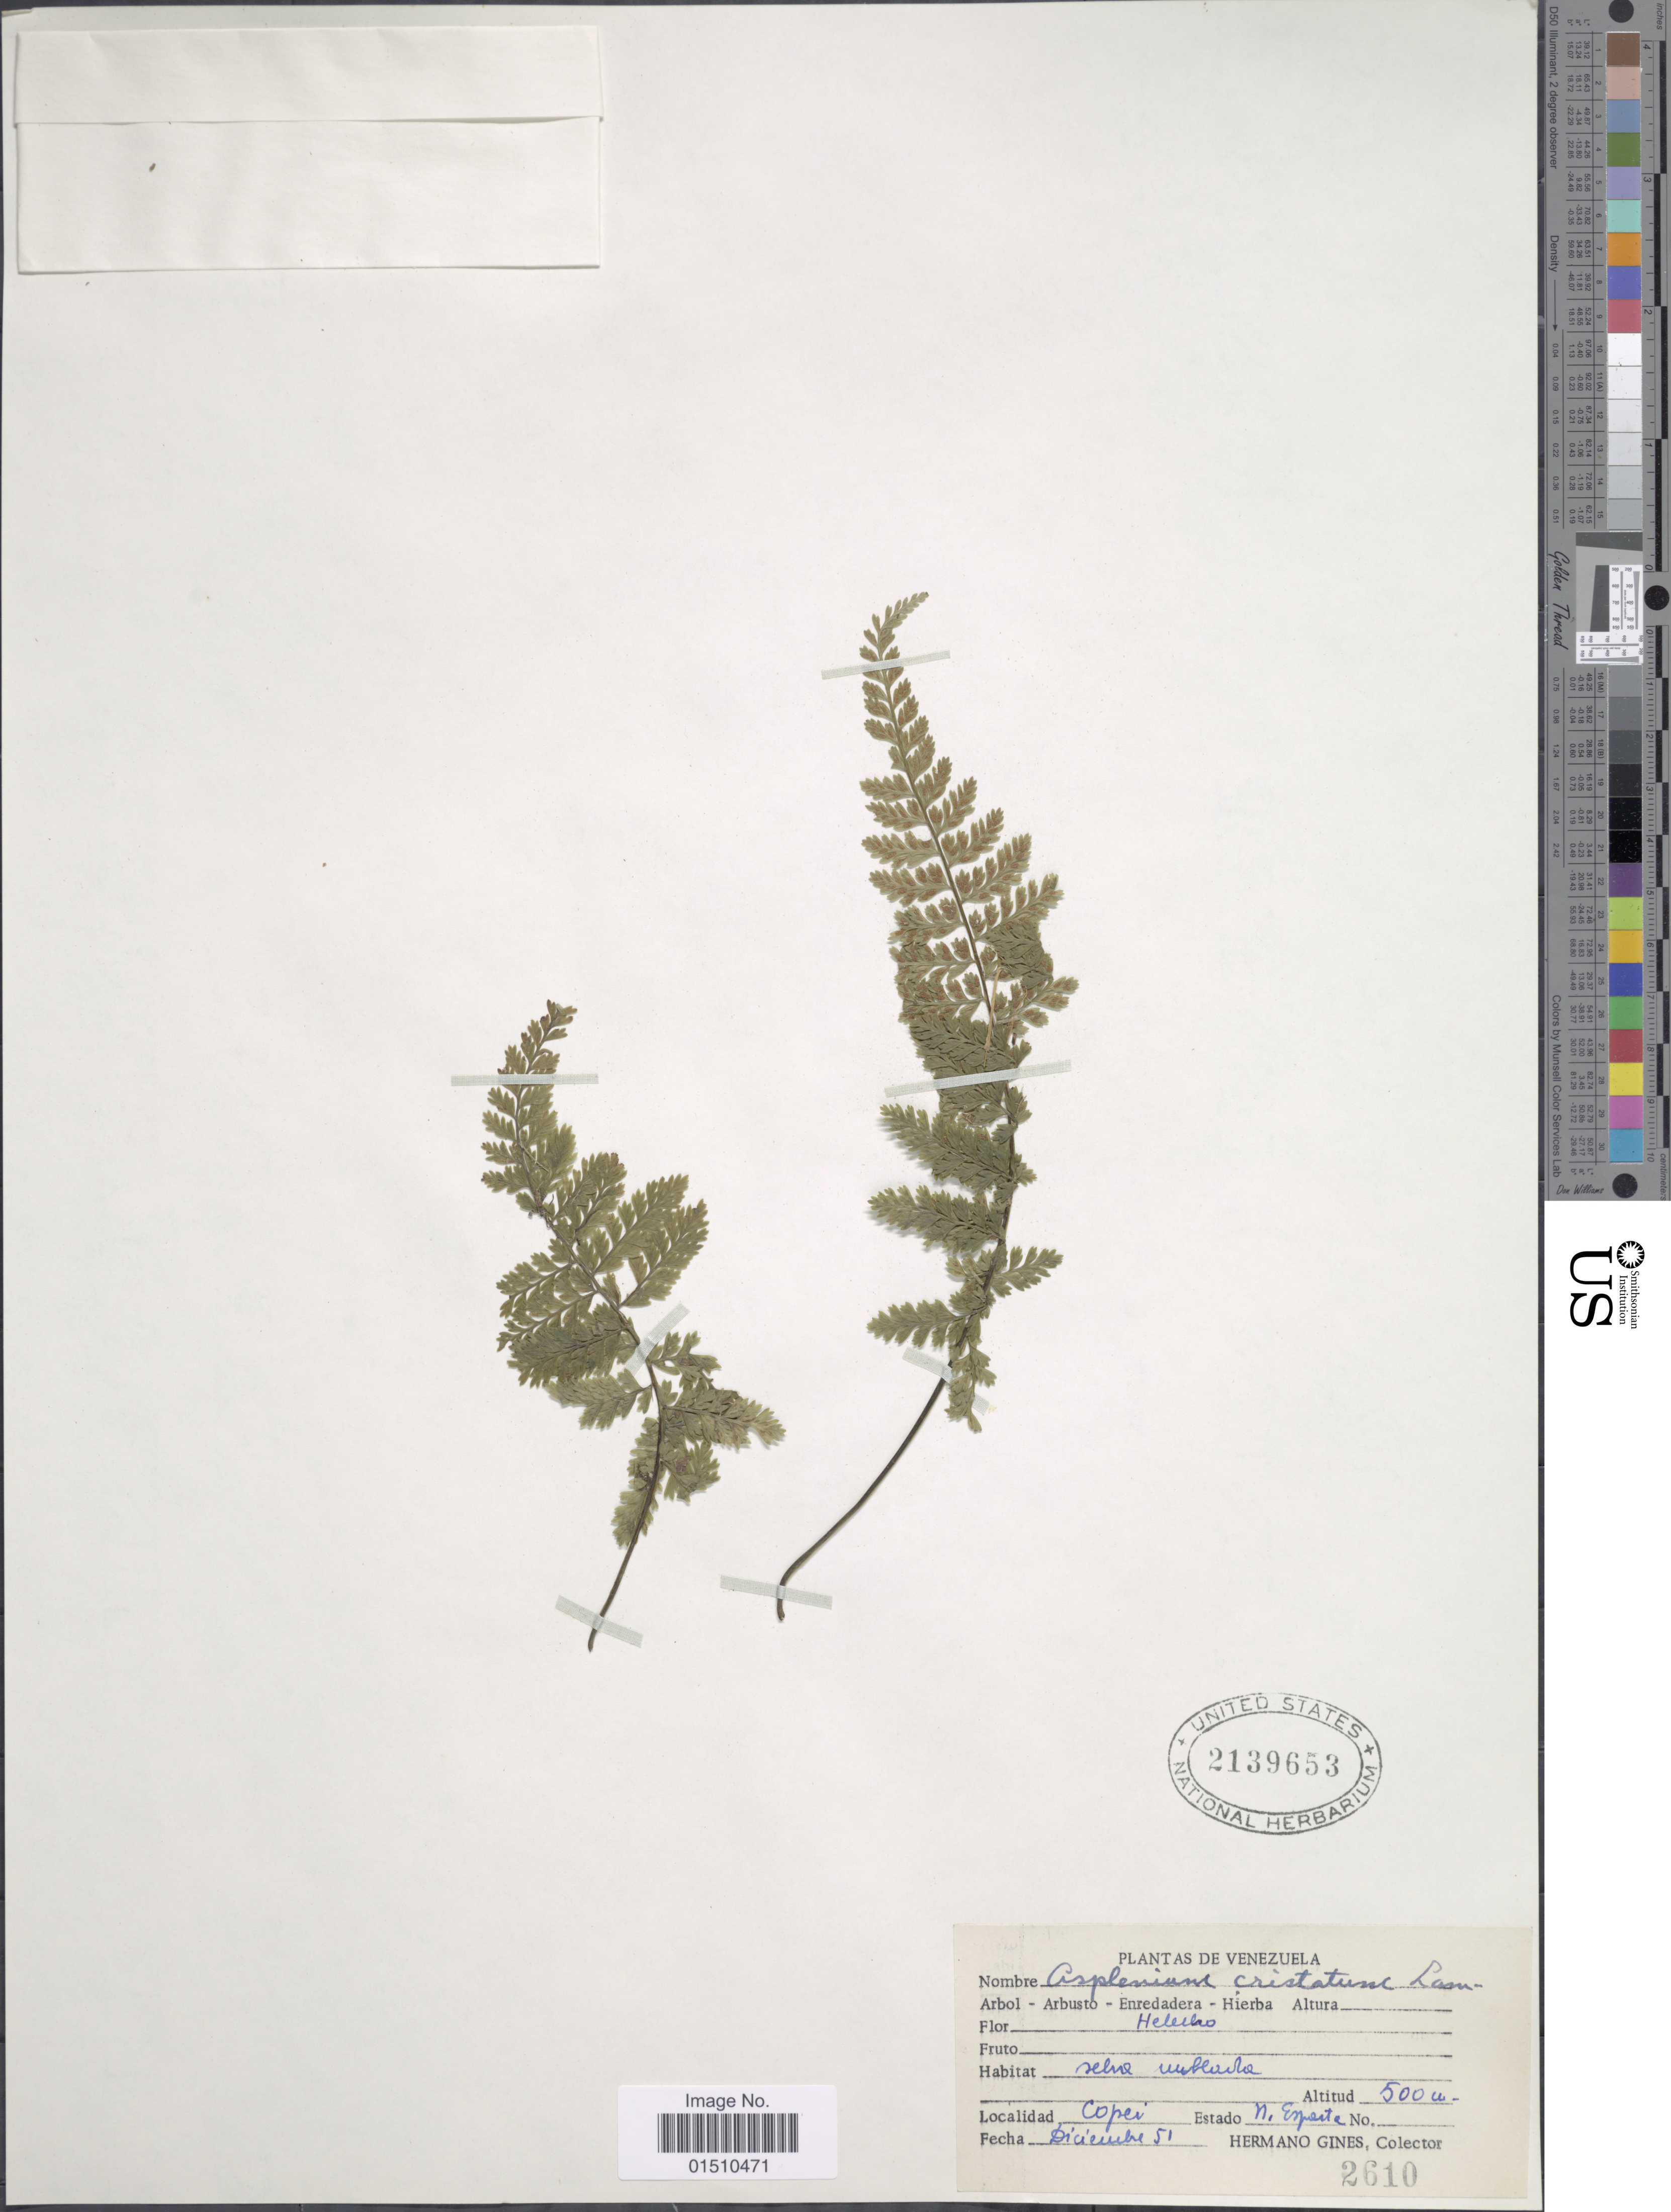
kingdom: Plantae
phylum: Tracheophyta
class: Polypodiopsida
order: Polypodiales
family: Aspleniaceae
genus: Asplenium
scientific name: Asplenium cristatum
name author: Lam.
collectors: Bro. Gines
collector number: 2610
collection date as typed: Transcribed d/m/y: /12/51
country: Venezuela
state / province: Nueva Esparta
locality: Venezuela, Localidad: Copei, Estado: N. Esparta.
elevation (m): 500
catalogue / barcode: US 2139653